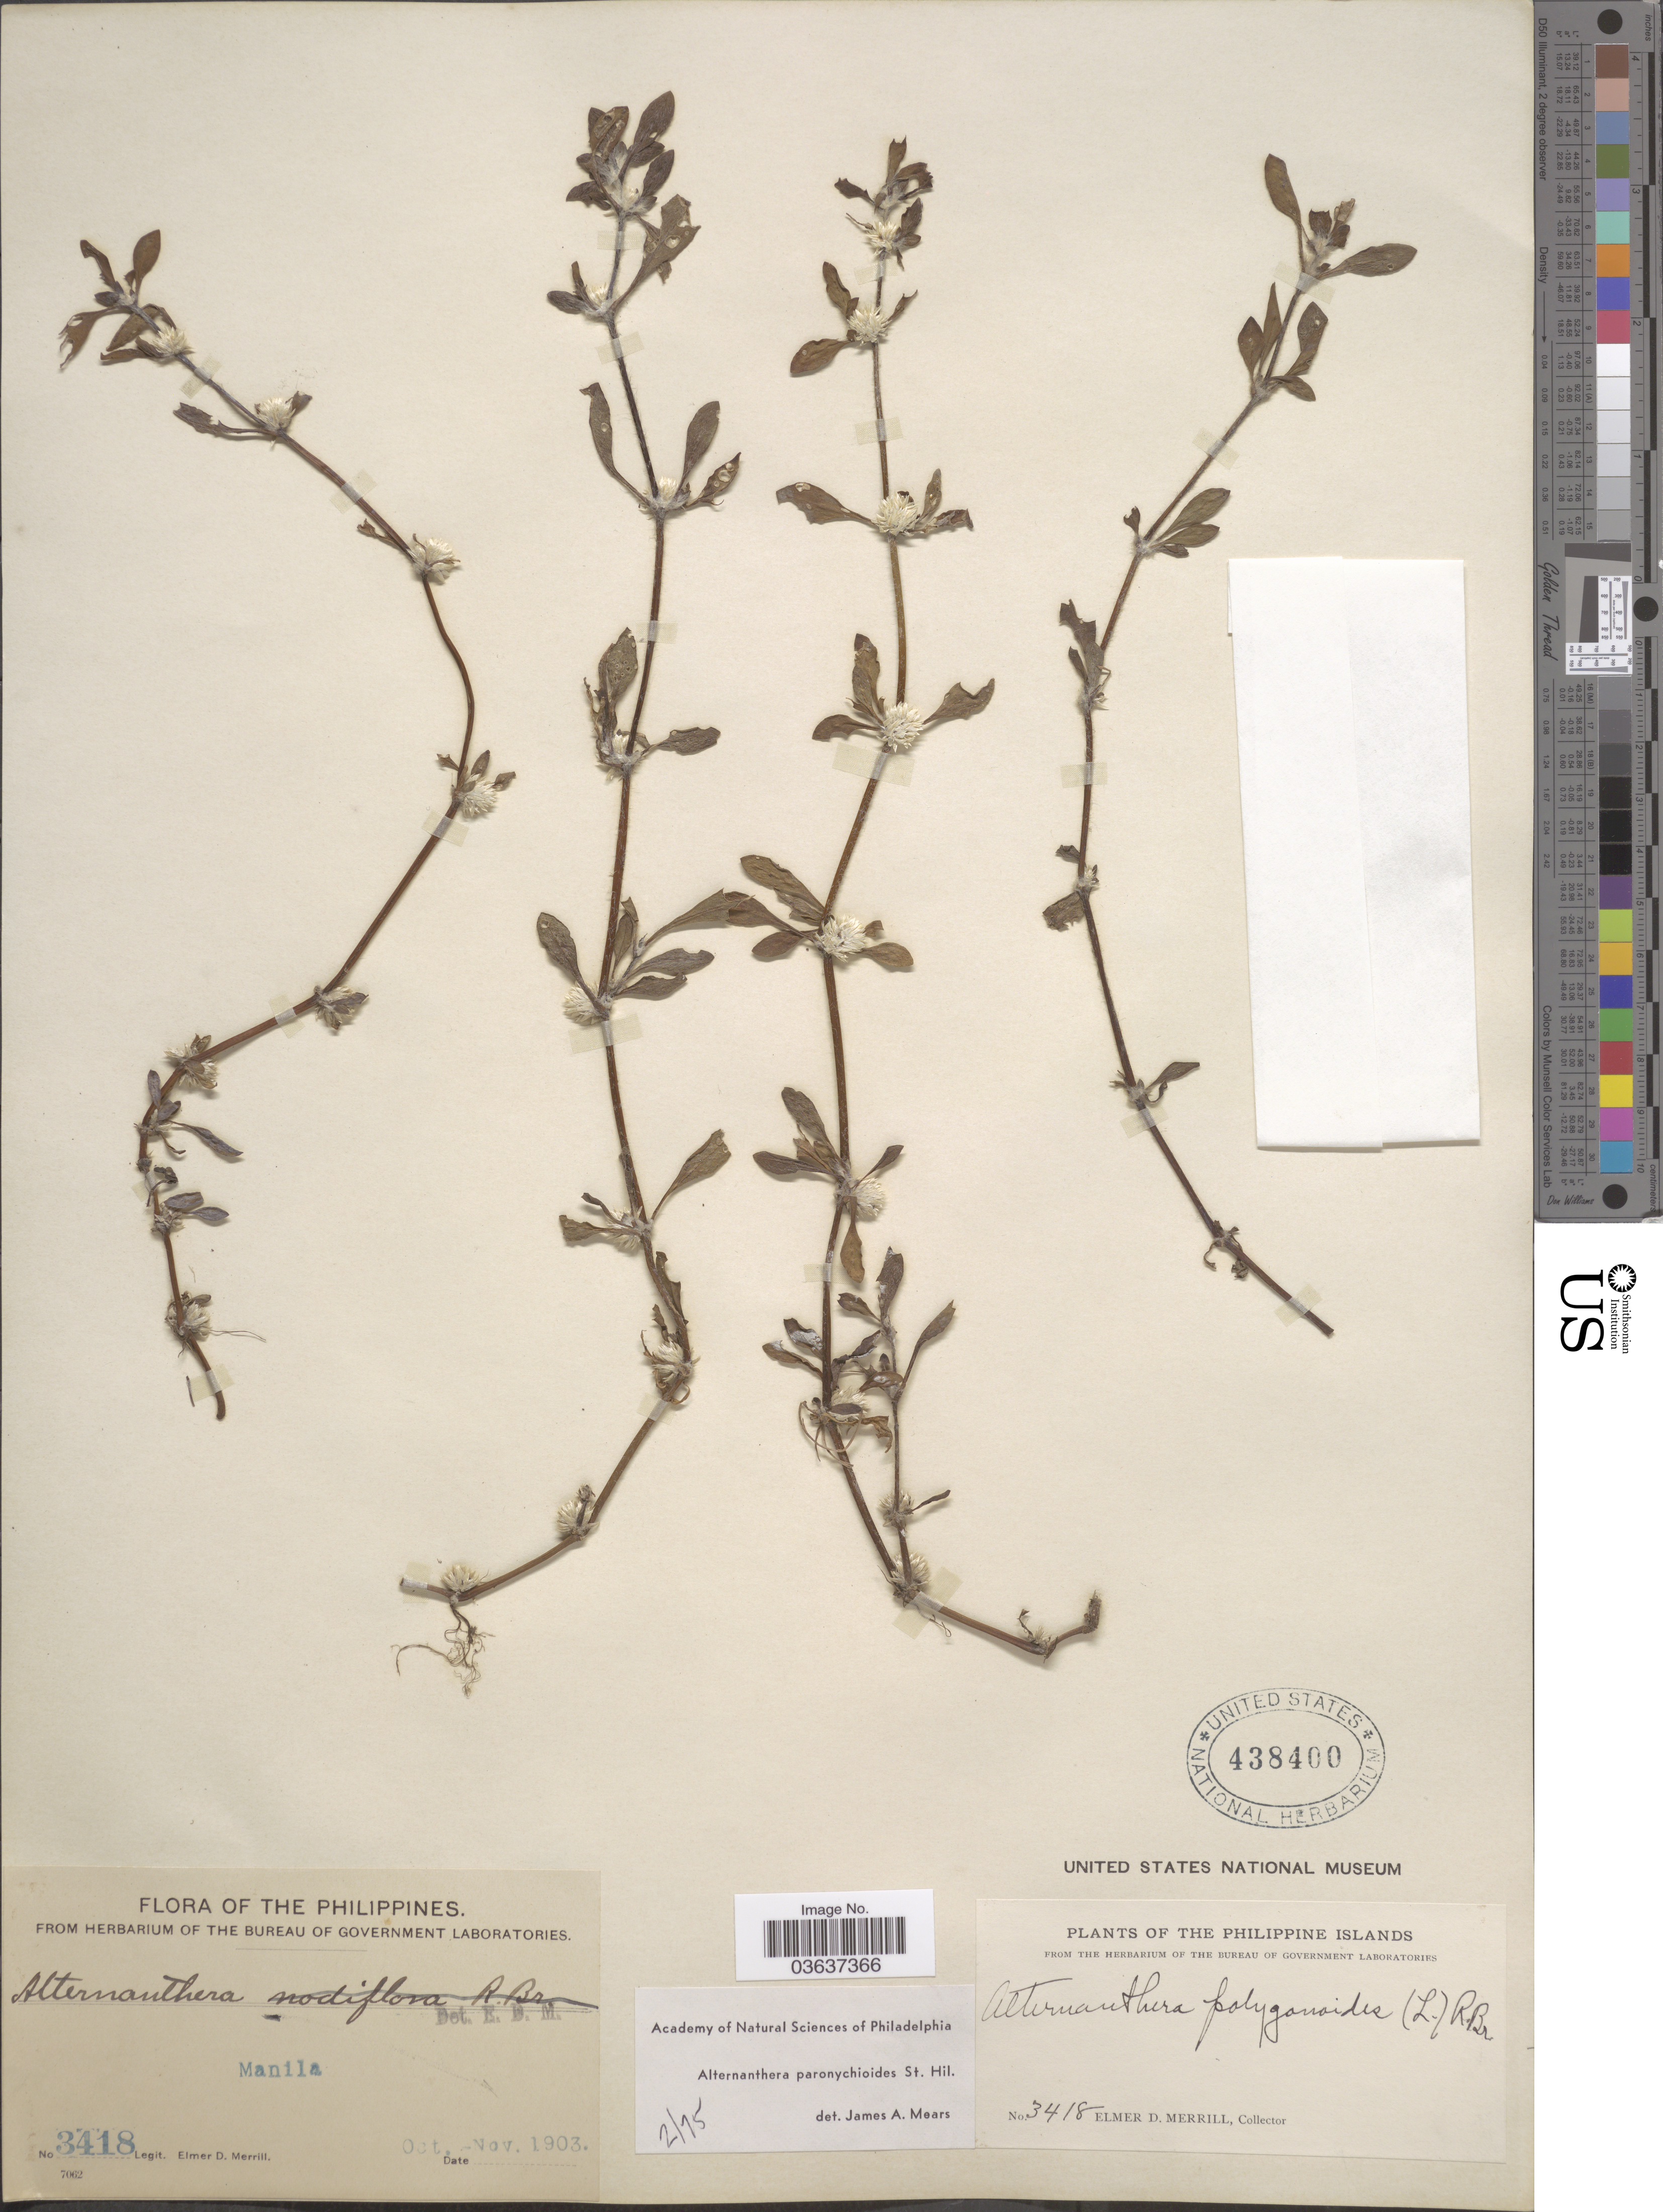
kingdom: Plantae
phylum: Tracheophyta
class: Magnoliopsida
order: Caryophyllales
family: Amaranthaceae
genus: Alternanthera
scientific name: Alternanthera paronychioides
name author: A. St.-Hil.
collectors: E. D. Merrill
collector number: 3418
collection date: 1903-10/1903-11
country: Philippines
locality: Manila.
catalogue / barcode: US 438400